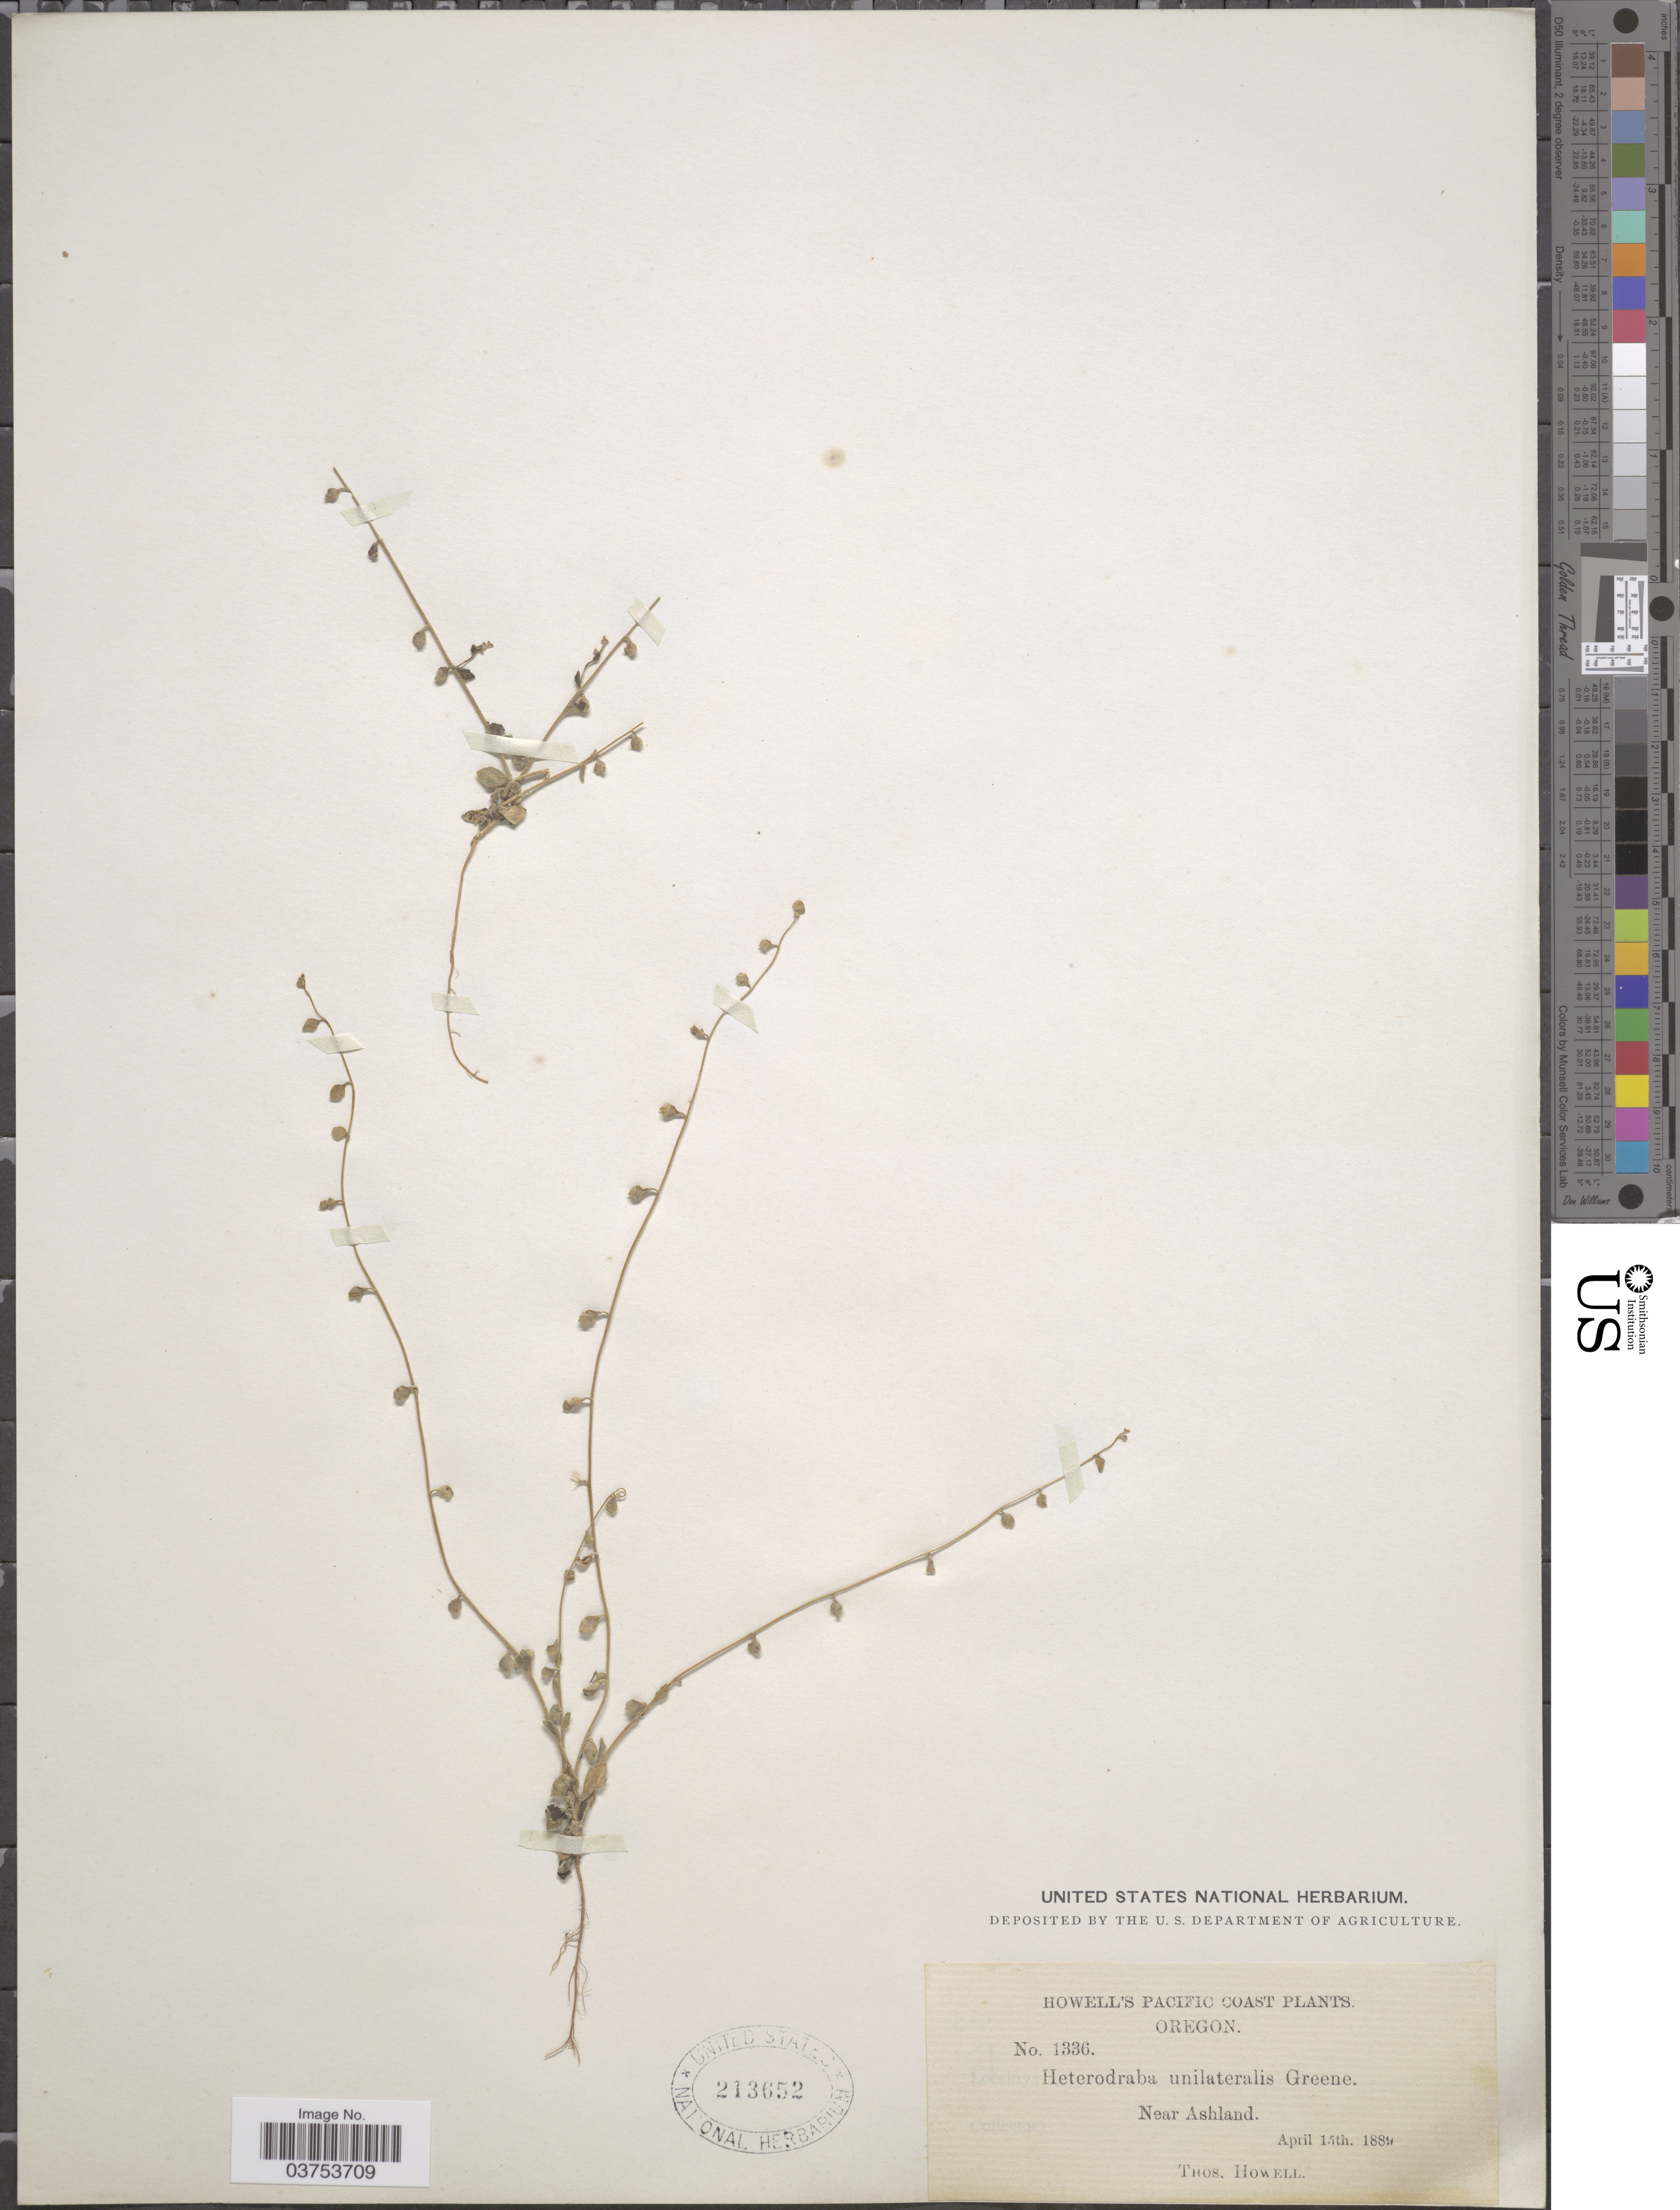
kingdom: Plantae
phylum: Tracheophyta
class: Magnoliopsida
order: Brassicales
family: Brassicaceae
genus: Heterodraba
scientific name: Heterodraba unilateralis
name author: (M.E. Jones) Greene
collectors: T. Howell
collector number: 1336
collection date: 1889-04-15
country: United States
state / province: Oregon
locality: Pacific Coast. Near Ashland.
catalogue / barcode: US 213652